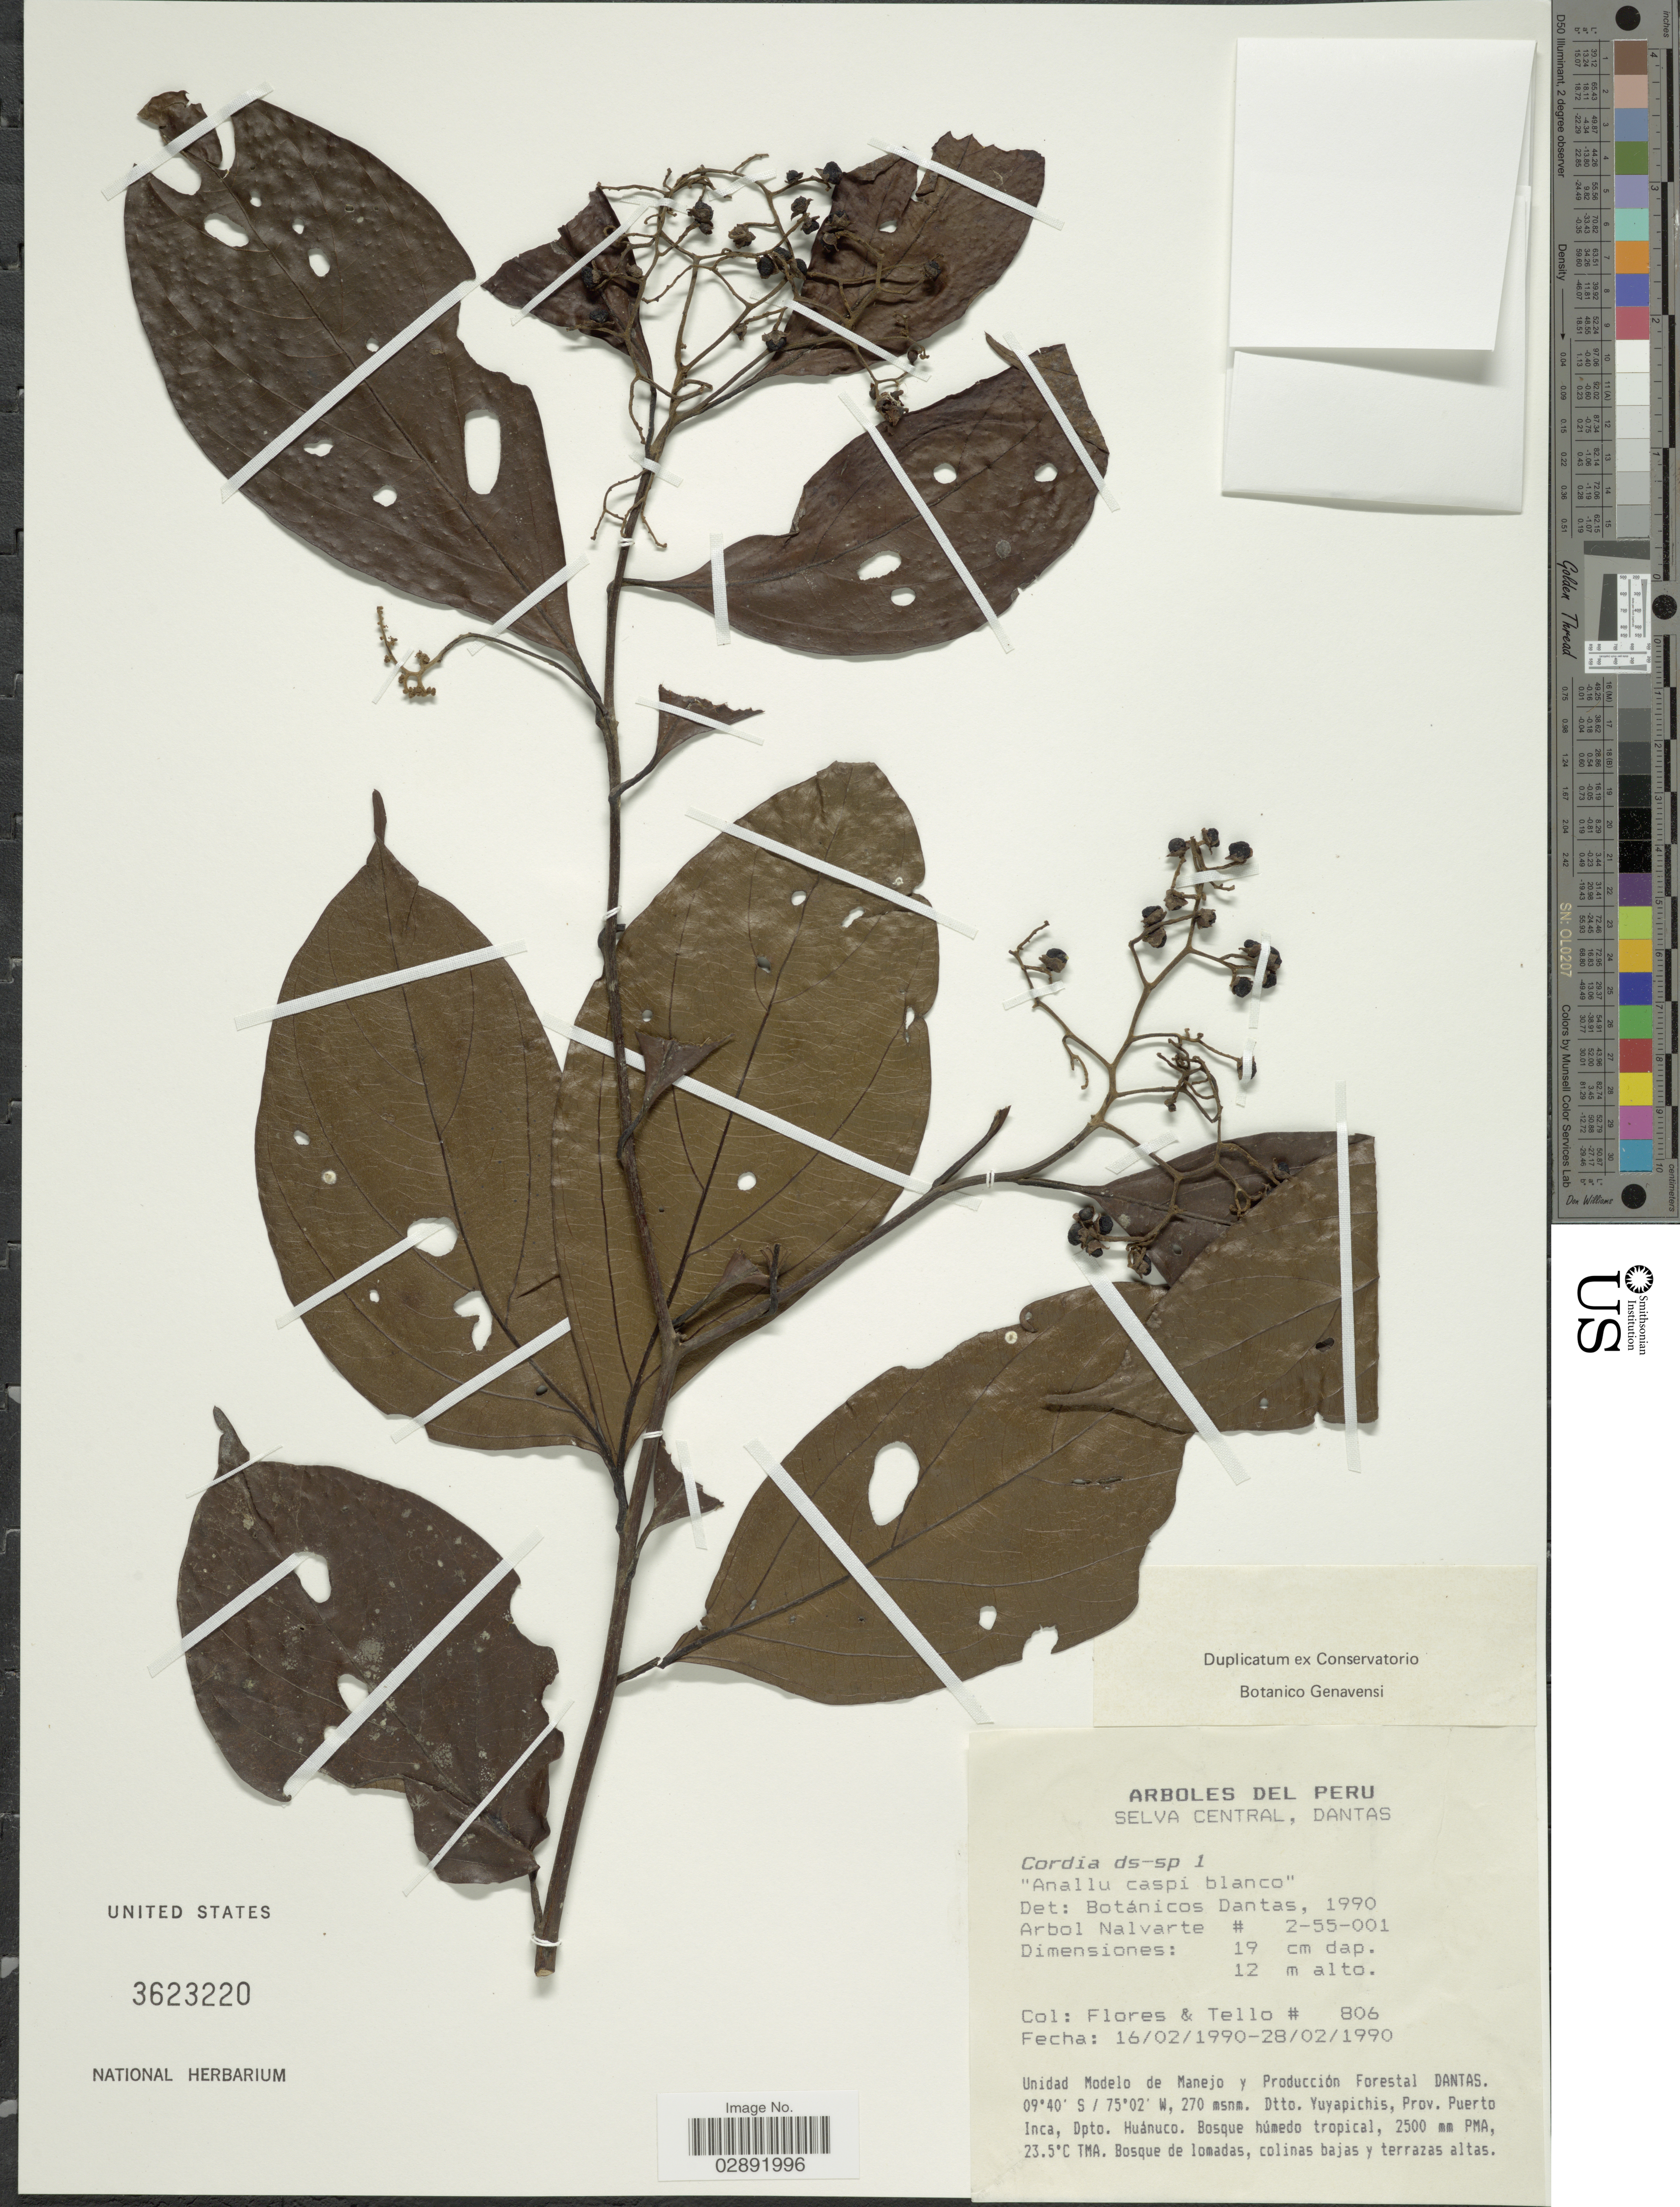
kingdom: Plantae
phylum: Tracheophyta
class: Magnoliopsida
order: Boraginales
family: Cordiaceae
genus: Cordia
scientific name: Cordia sp.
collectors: -. Flores & -. Tello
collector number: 806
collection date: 1990-02-16/1990-02-28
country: Peru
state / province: Huánuco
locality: Selva Central, Dantas, Unidad Modelo de Manejo y Producción Forestal Dantas, Dtto. Yuyapichis, Prov. Puerto Inca, Dpto. Huánuco. 2500 mm PMA, 23.5°C TMA.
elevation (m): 270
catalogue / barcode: US 3623220